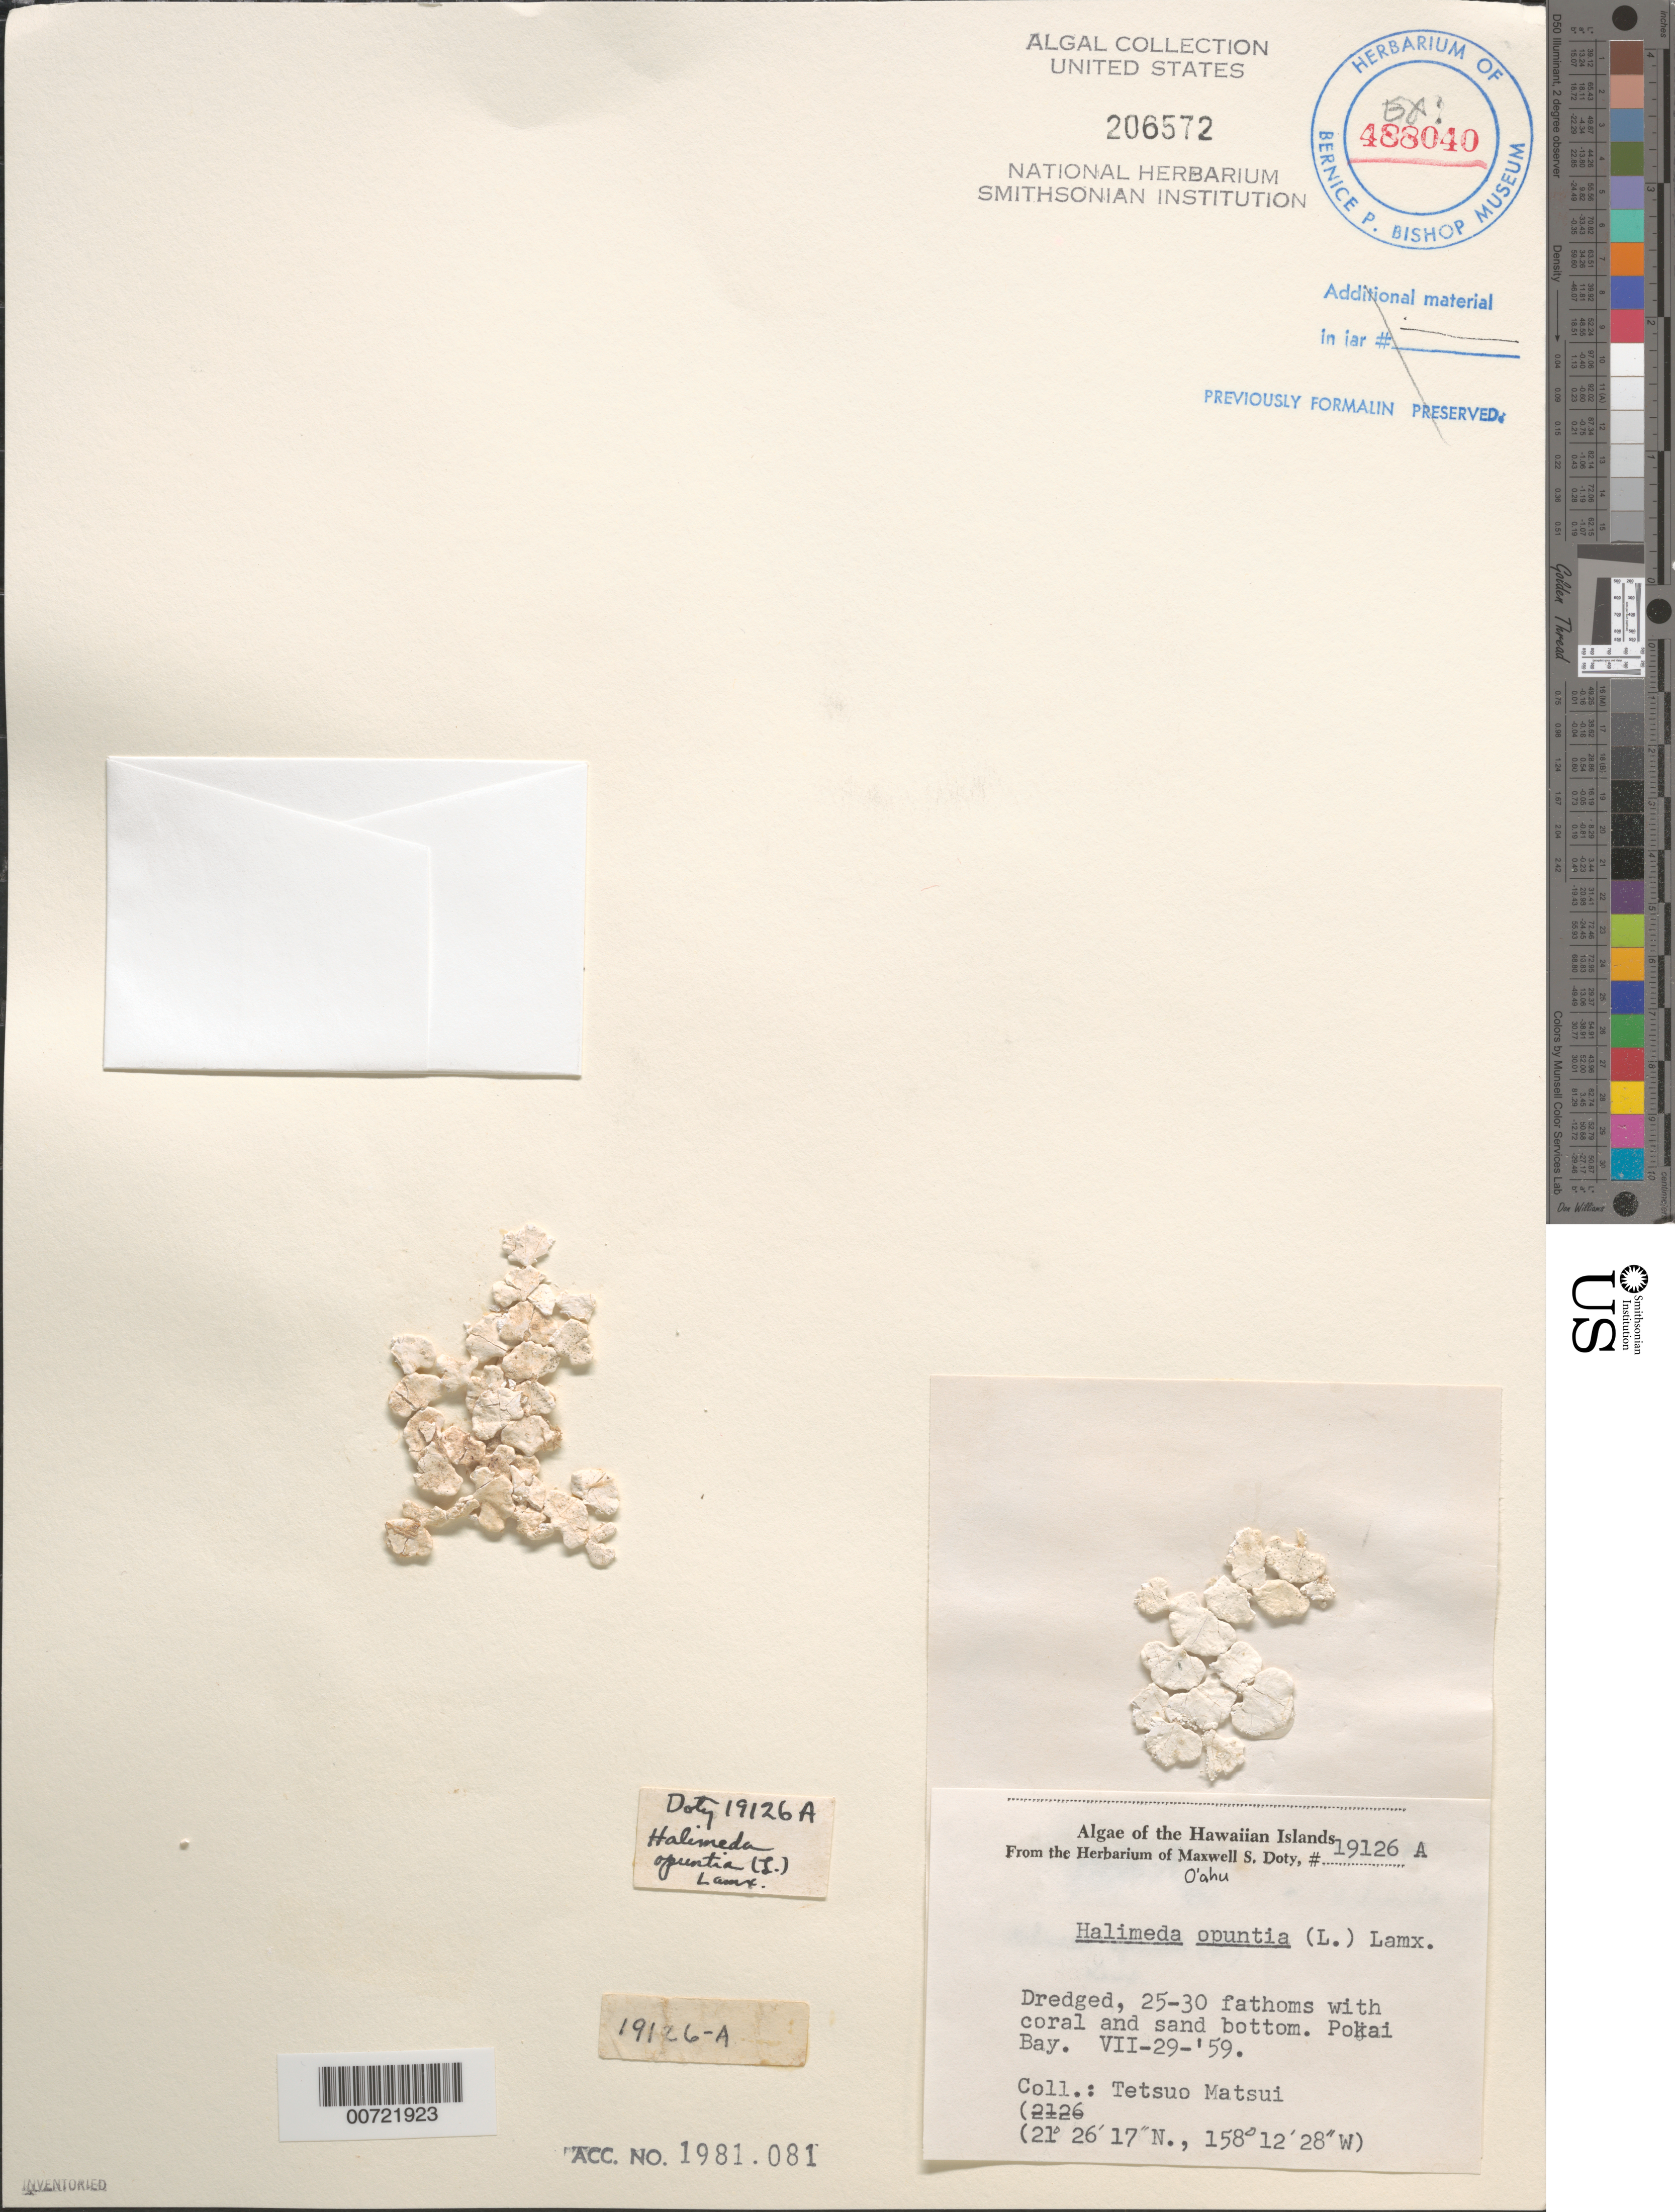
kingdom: Plantae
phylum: Chlorophyta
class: Ulvophyceae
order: Bryopsidales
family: Halimedaceae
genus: Halimeda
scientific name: Halimeda opuntia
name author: (L.) J.V.Lamouroux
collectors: T. Matsui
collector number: MSD 19126A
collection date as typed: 29 Jul 1959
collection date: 1959-07-29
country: United States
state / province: Hawaii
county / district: Honolulu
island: Oahu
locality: Pokai Bay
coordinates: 21 26' 17" N, 158 12' 28" W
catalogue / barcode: US 206572